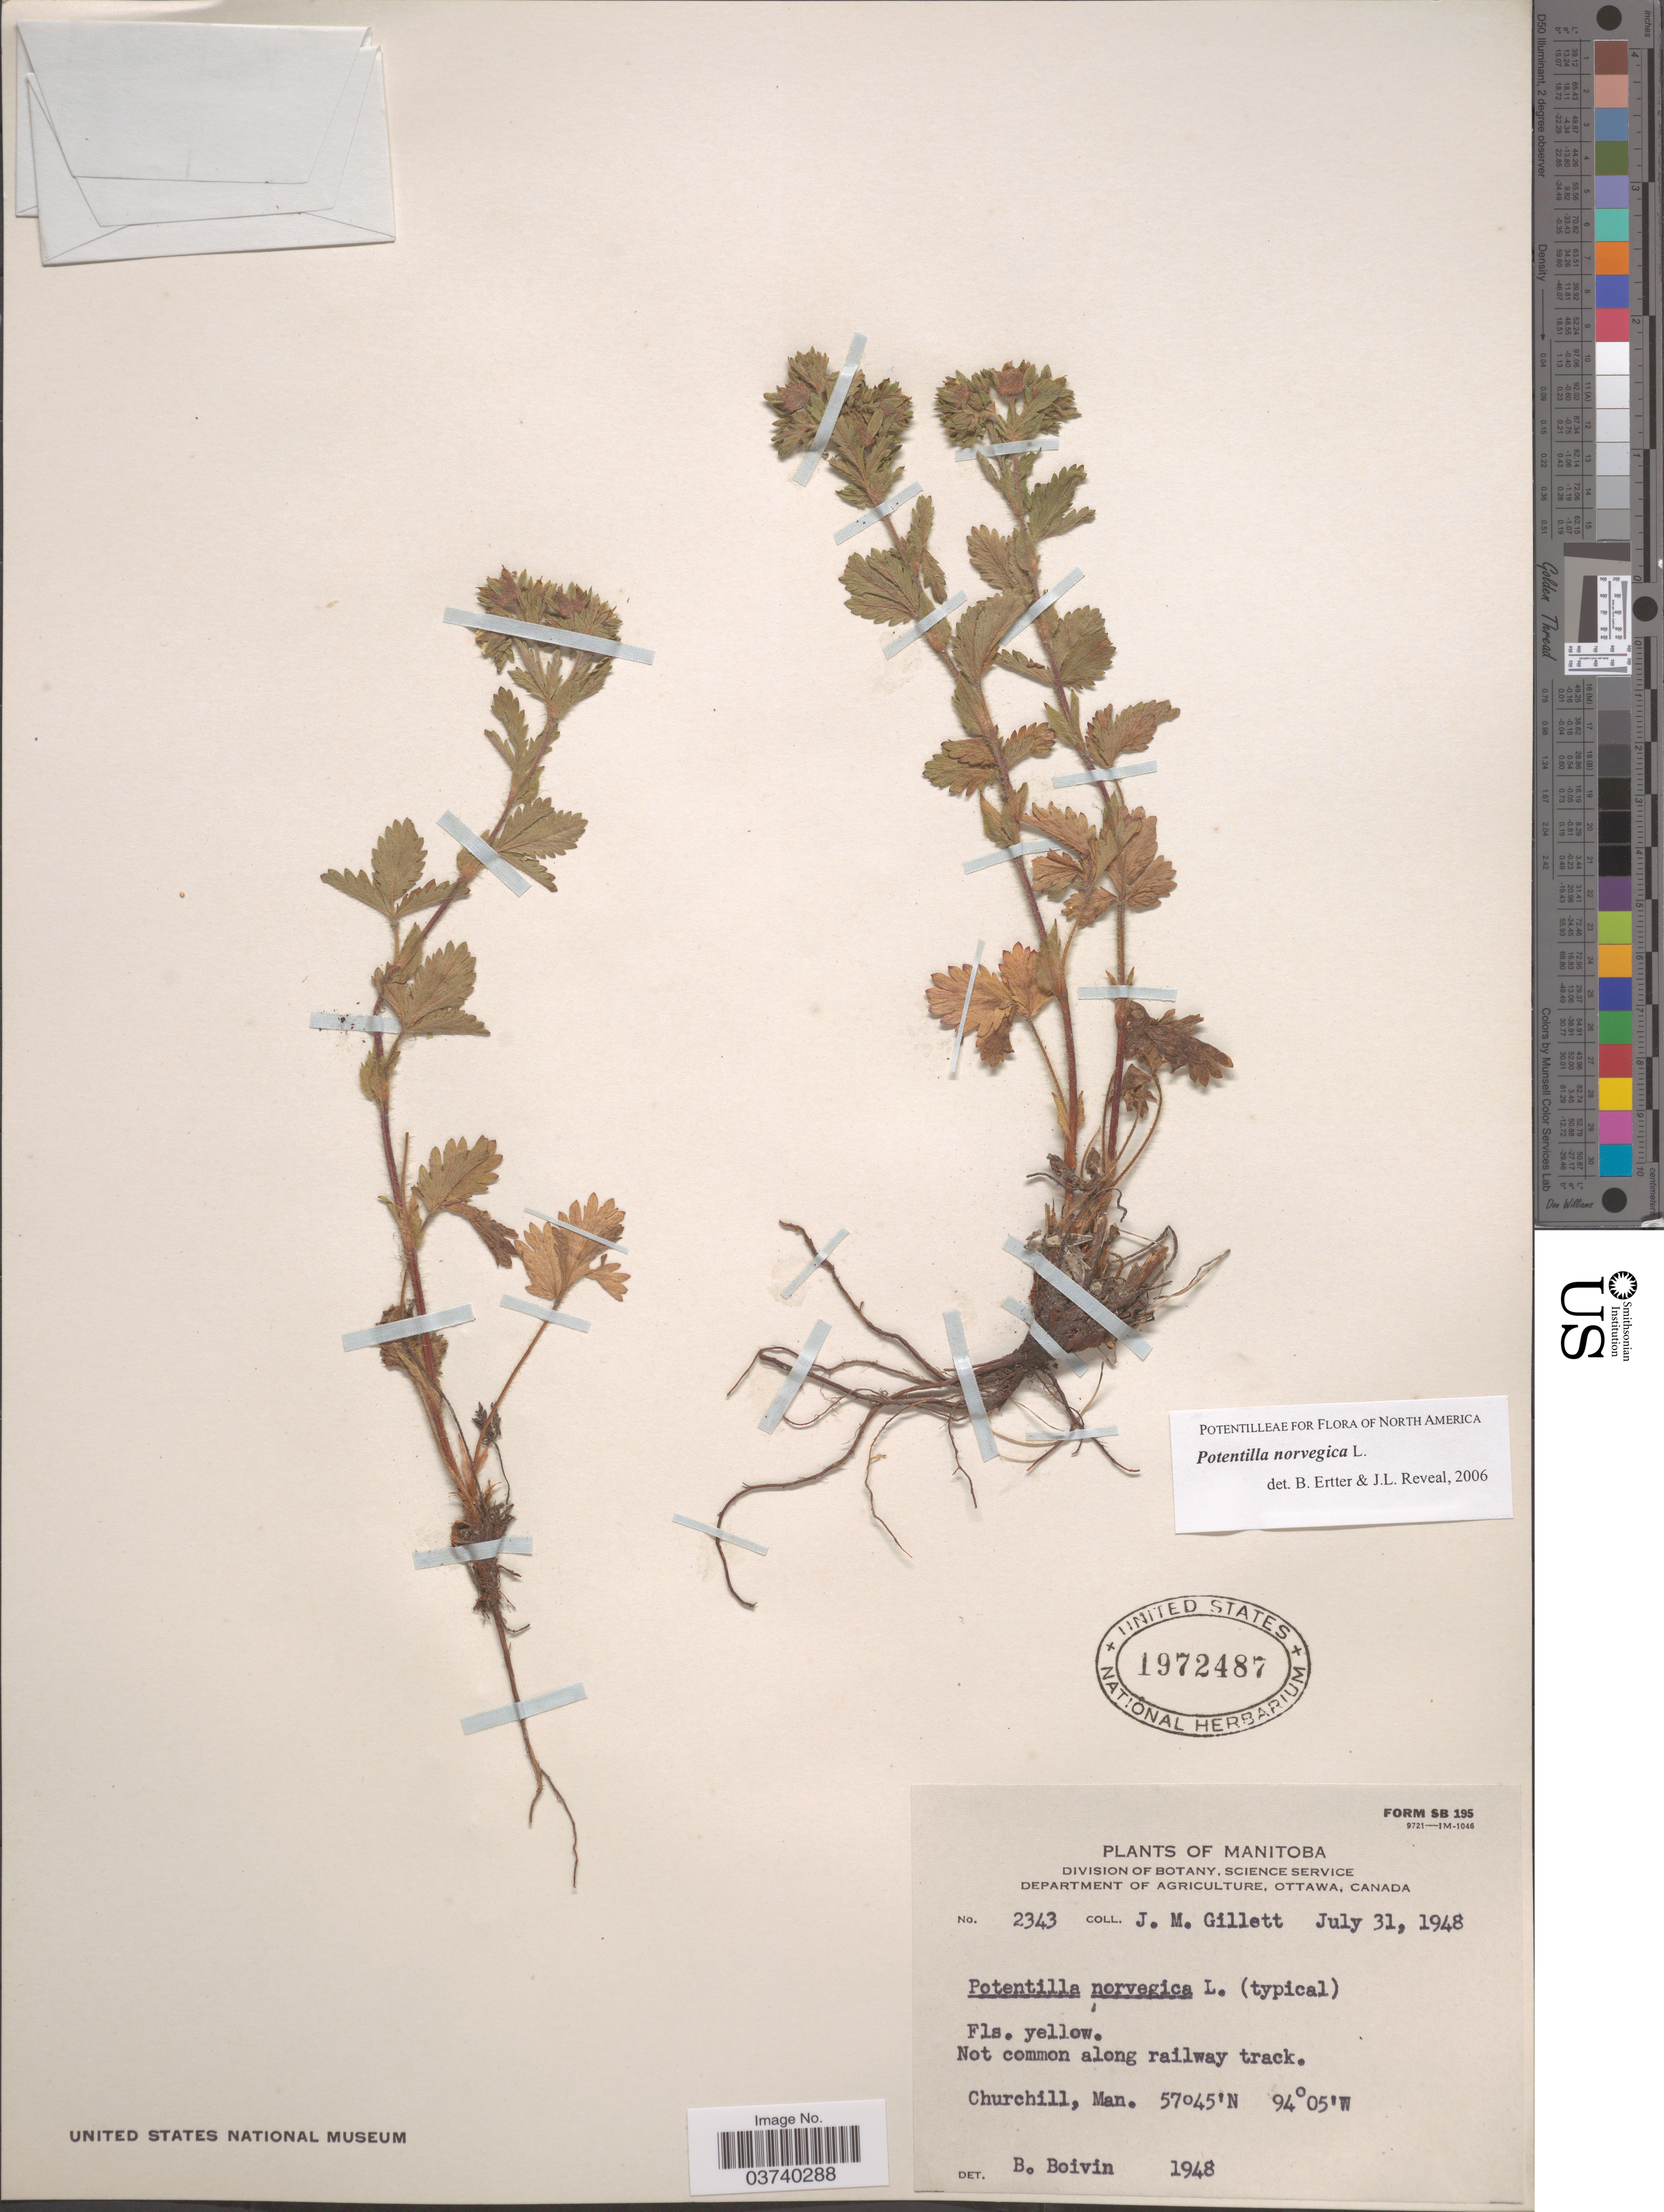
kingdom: Plantae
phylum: Tracheophyta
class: Magnoliopsida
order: Rosales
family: Rosaceae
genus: Potentilla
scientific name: Potentilla norvegica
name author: L.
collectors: J. M. Gillett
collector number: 2343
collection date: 1948-07-31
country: Canada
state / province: Manitoba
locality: Along railway track. Churchill, Man.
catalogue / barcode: US 1972487